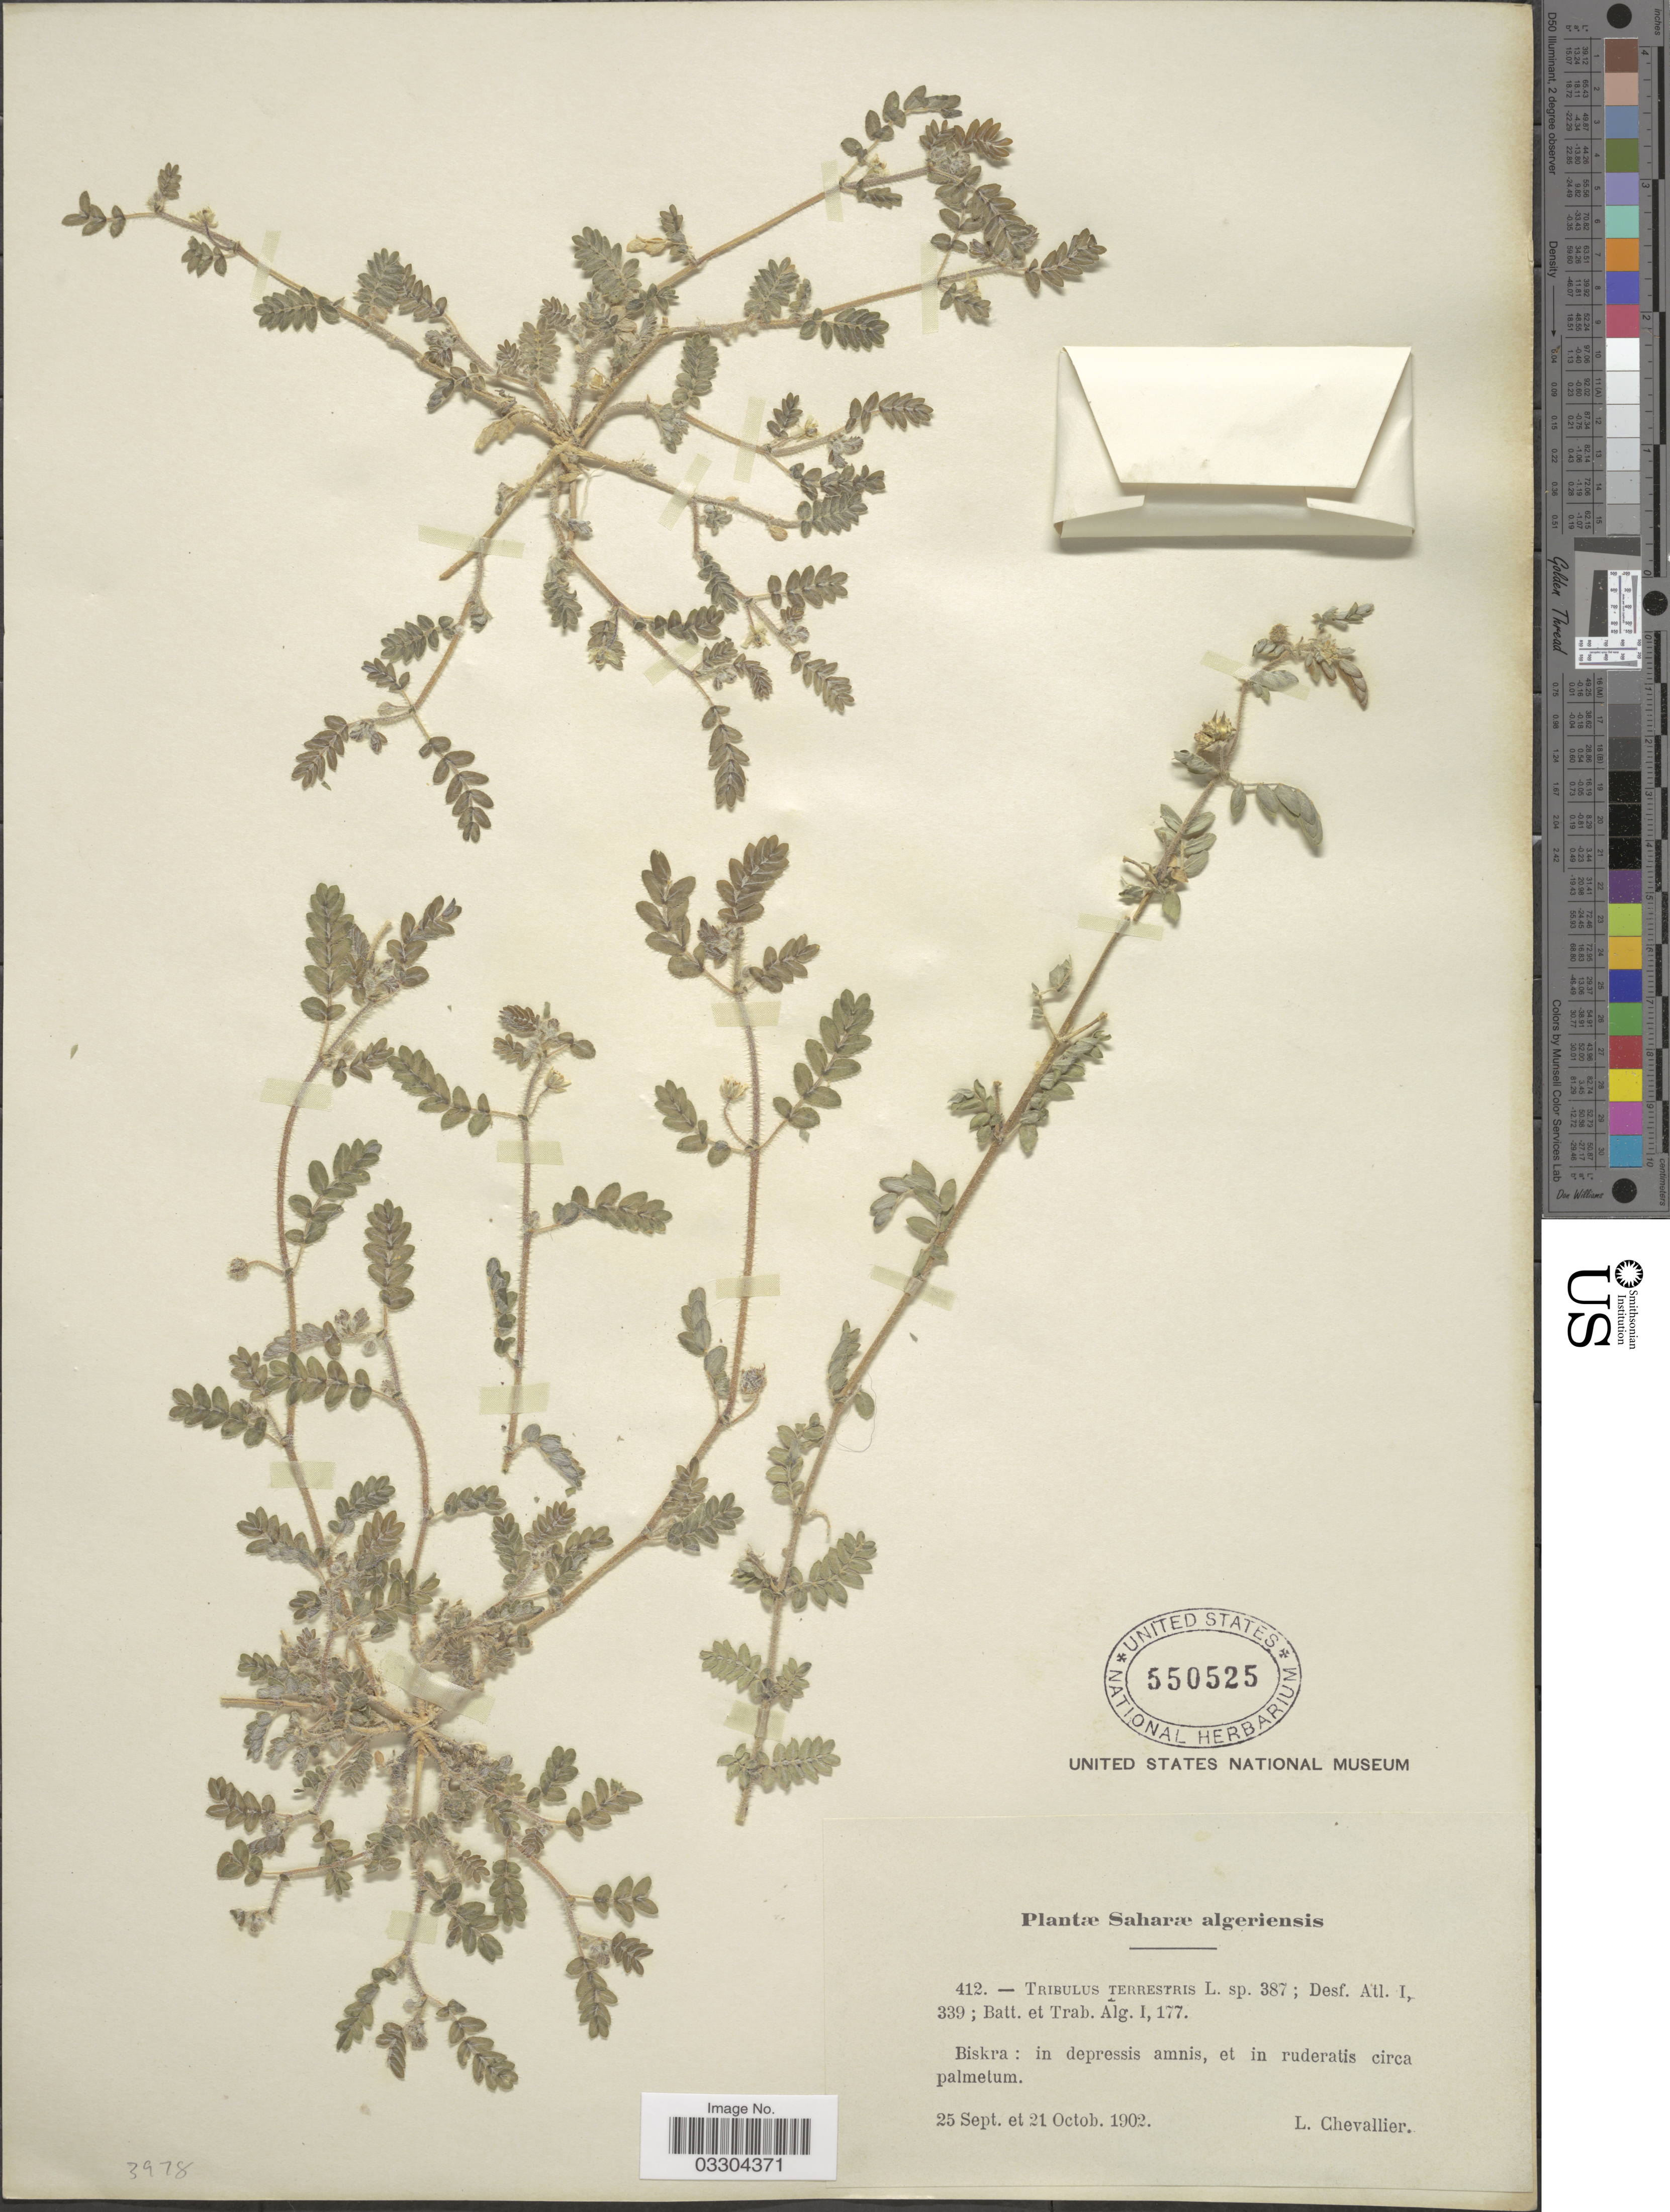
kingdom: Plantae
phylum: Tracheophyta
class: Magnoliopsida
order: Zygophyllales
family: Zygophyllaceae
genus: Tribulus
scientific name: Tribulus terrestris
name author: L.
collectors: L. Chevallier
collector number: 412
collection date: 1902-09-25/1902-10-21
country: Algeria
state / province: Biskra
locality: Saharæ algeriensis.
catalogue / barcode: US 550525